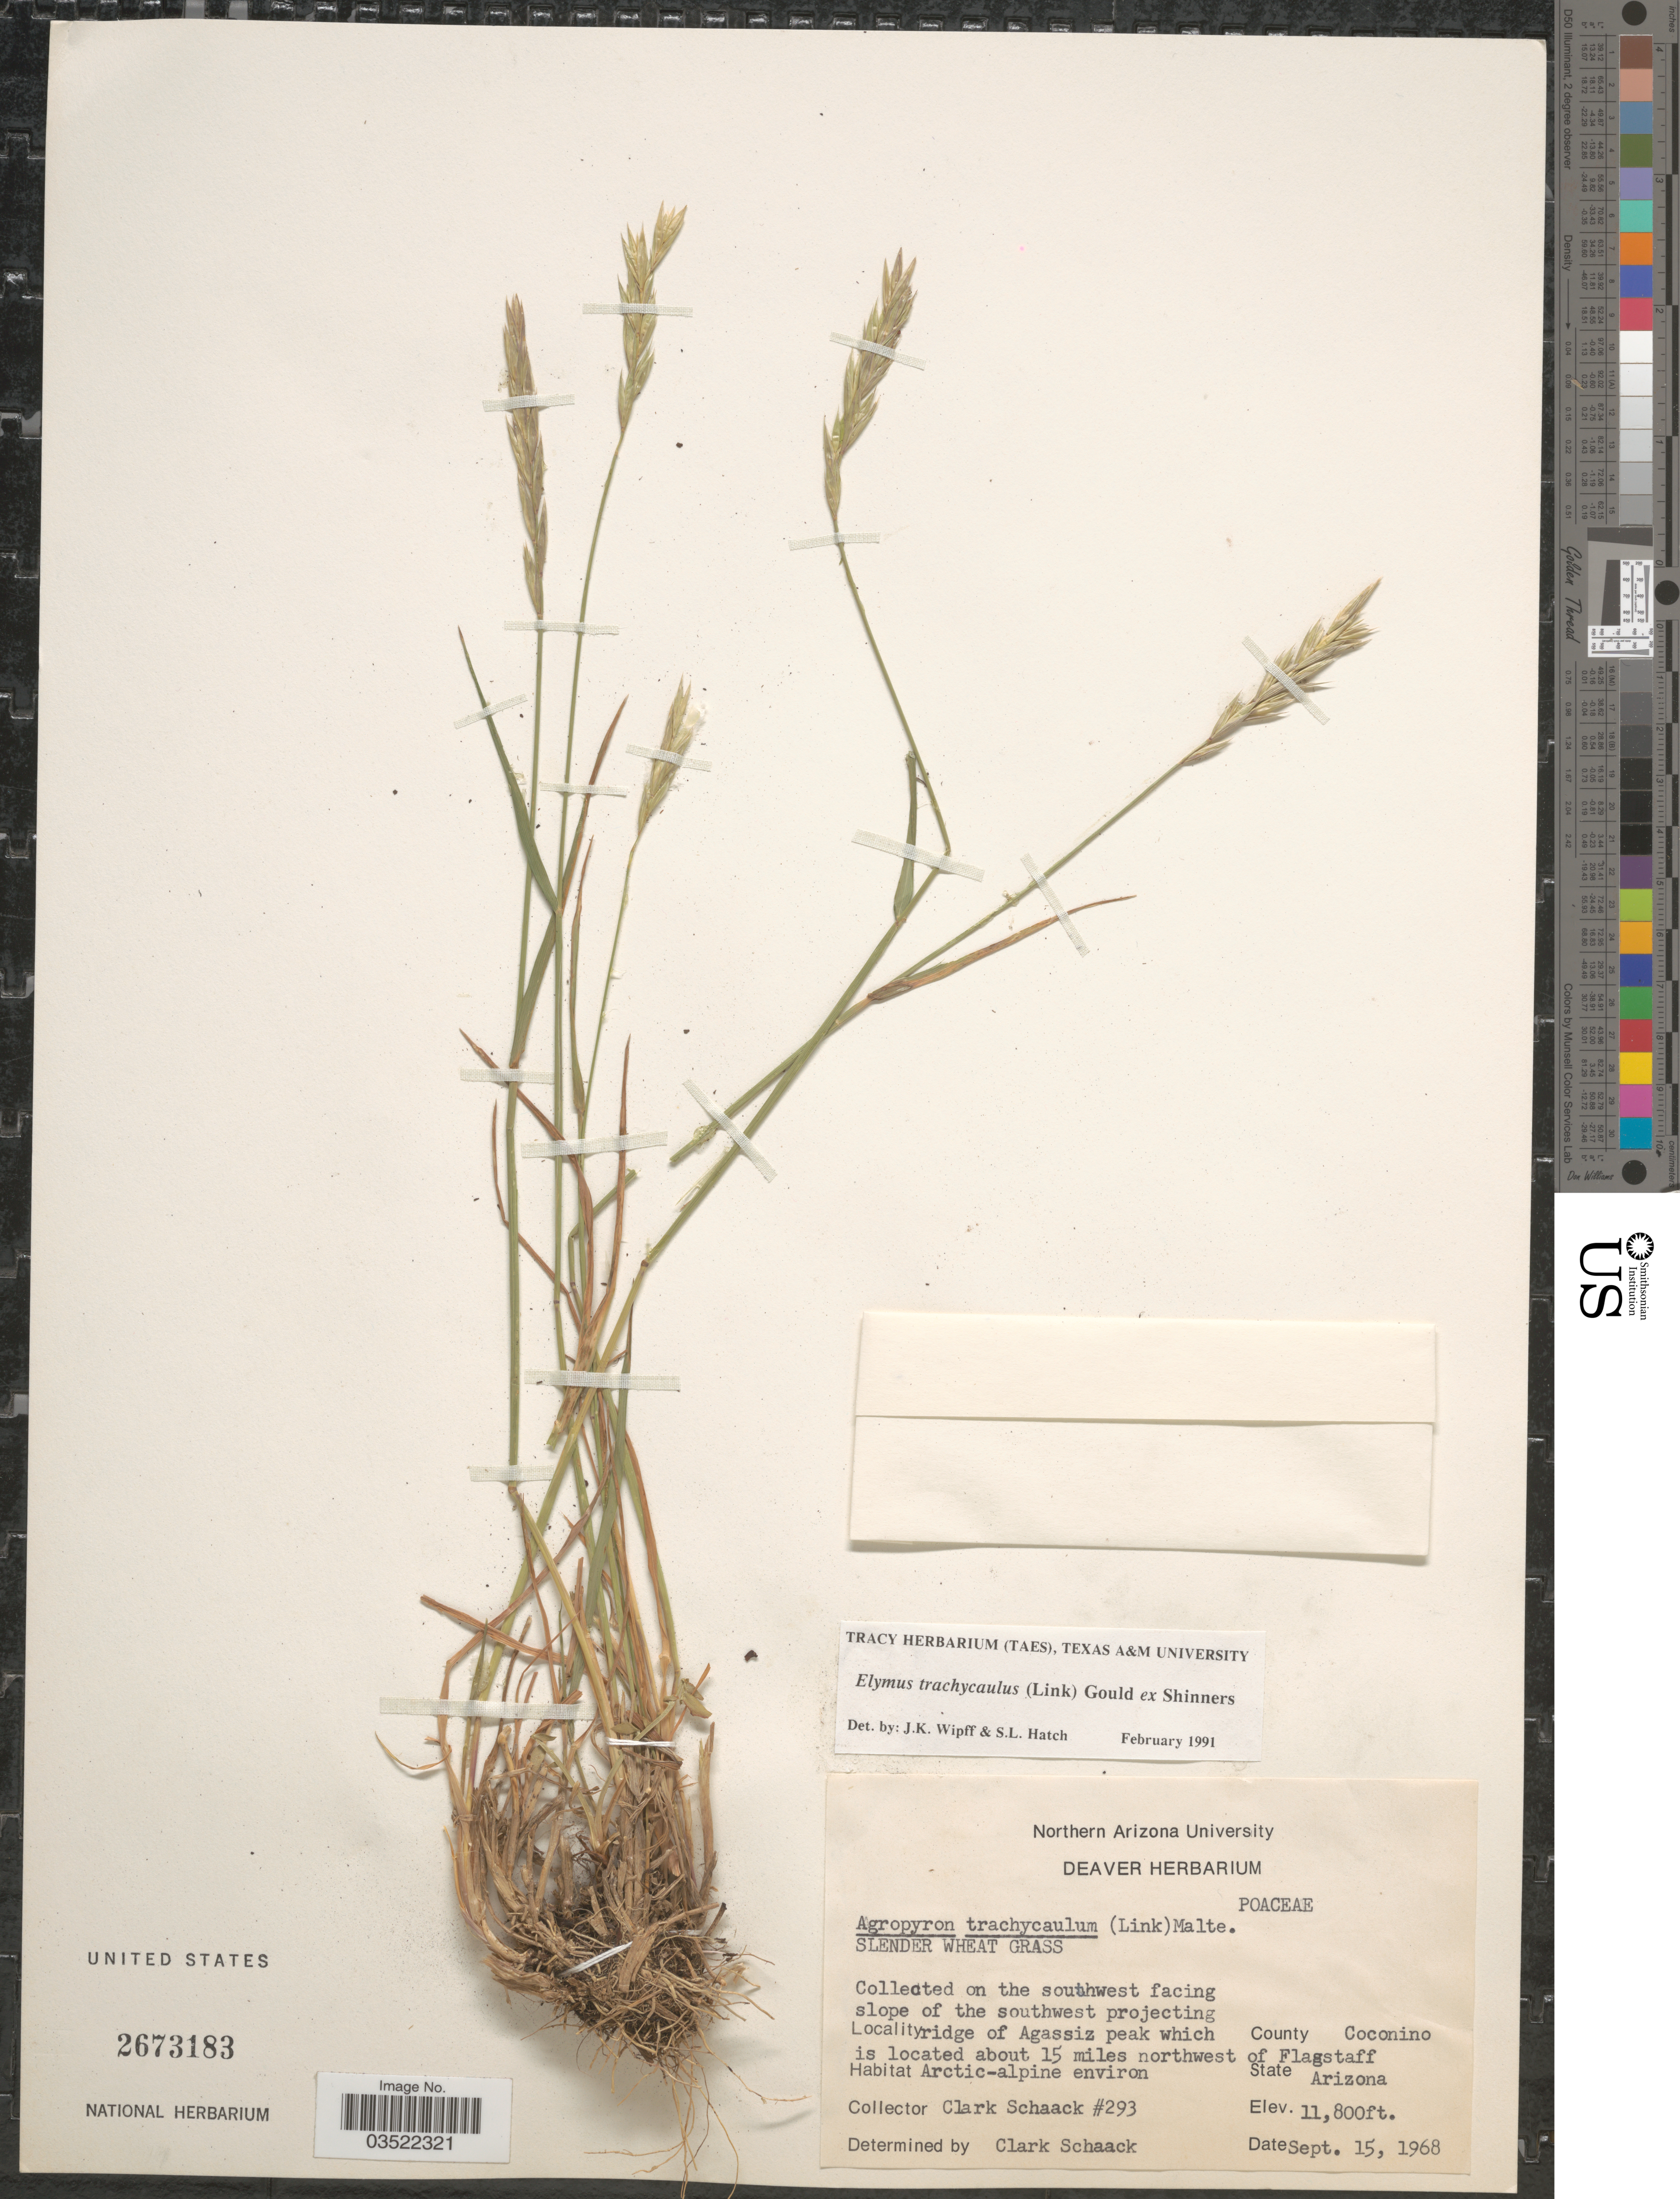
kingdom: Plantae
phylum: Tracheophyta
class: Liliopsida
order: Poales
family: Poaceae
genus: Elymus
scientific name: Elymus trachycaulus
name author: (Link) Gould ex Shinners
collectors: C. G. Schaack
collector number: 293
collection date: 1968-09-15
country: United States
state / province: Arizona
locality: On the southwest facing slope of the southwest projecting ridge of Agassiz peak which is located about 15 miles northwest of Flagstaff. County Coconino. Arctic-alpine environ.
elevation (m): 3597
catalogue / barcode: US 2673183